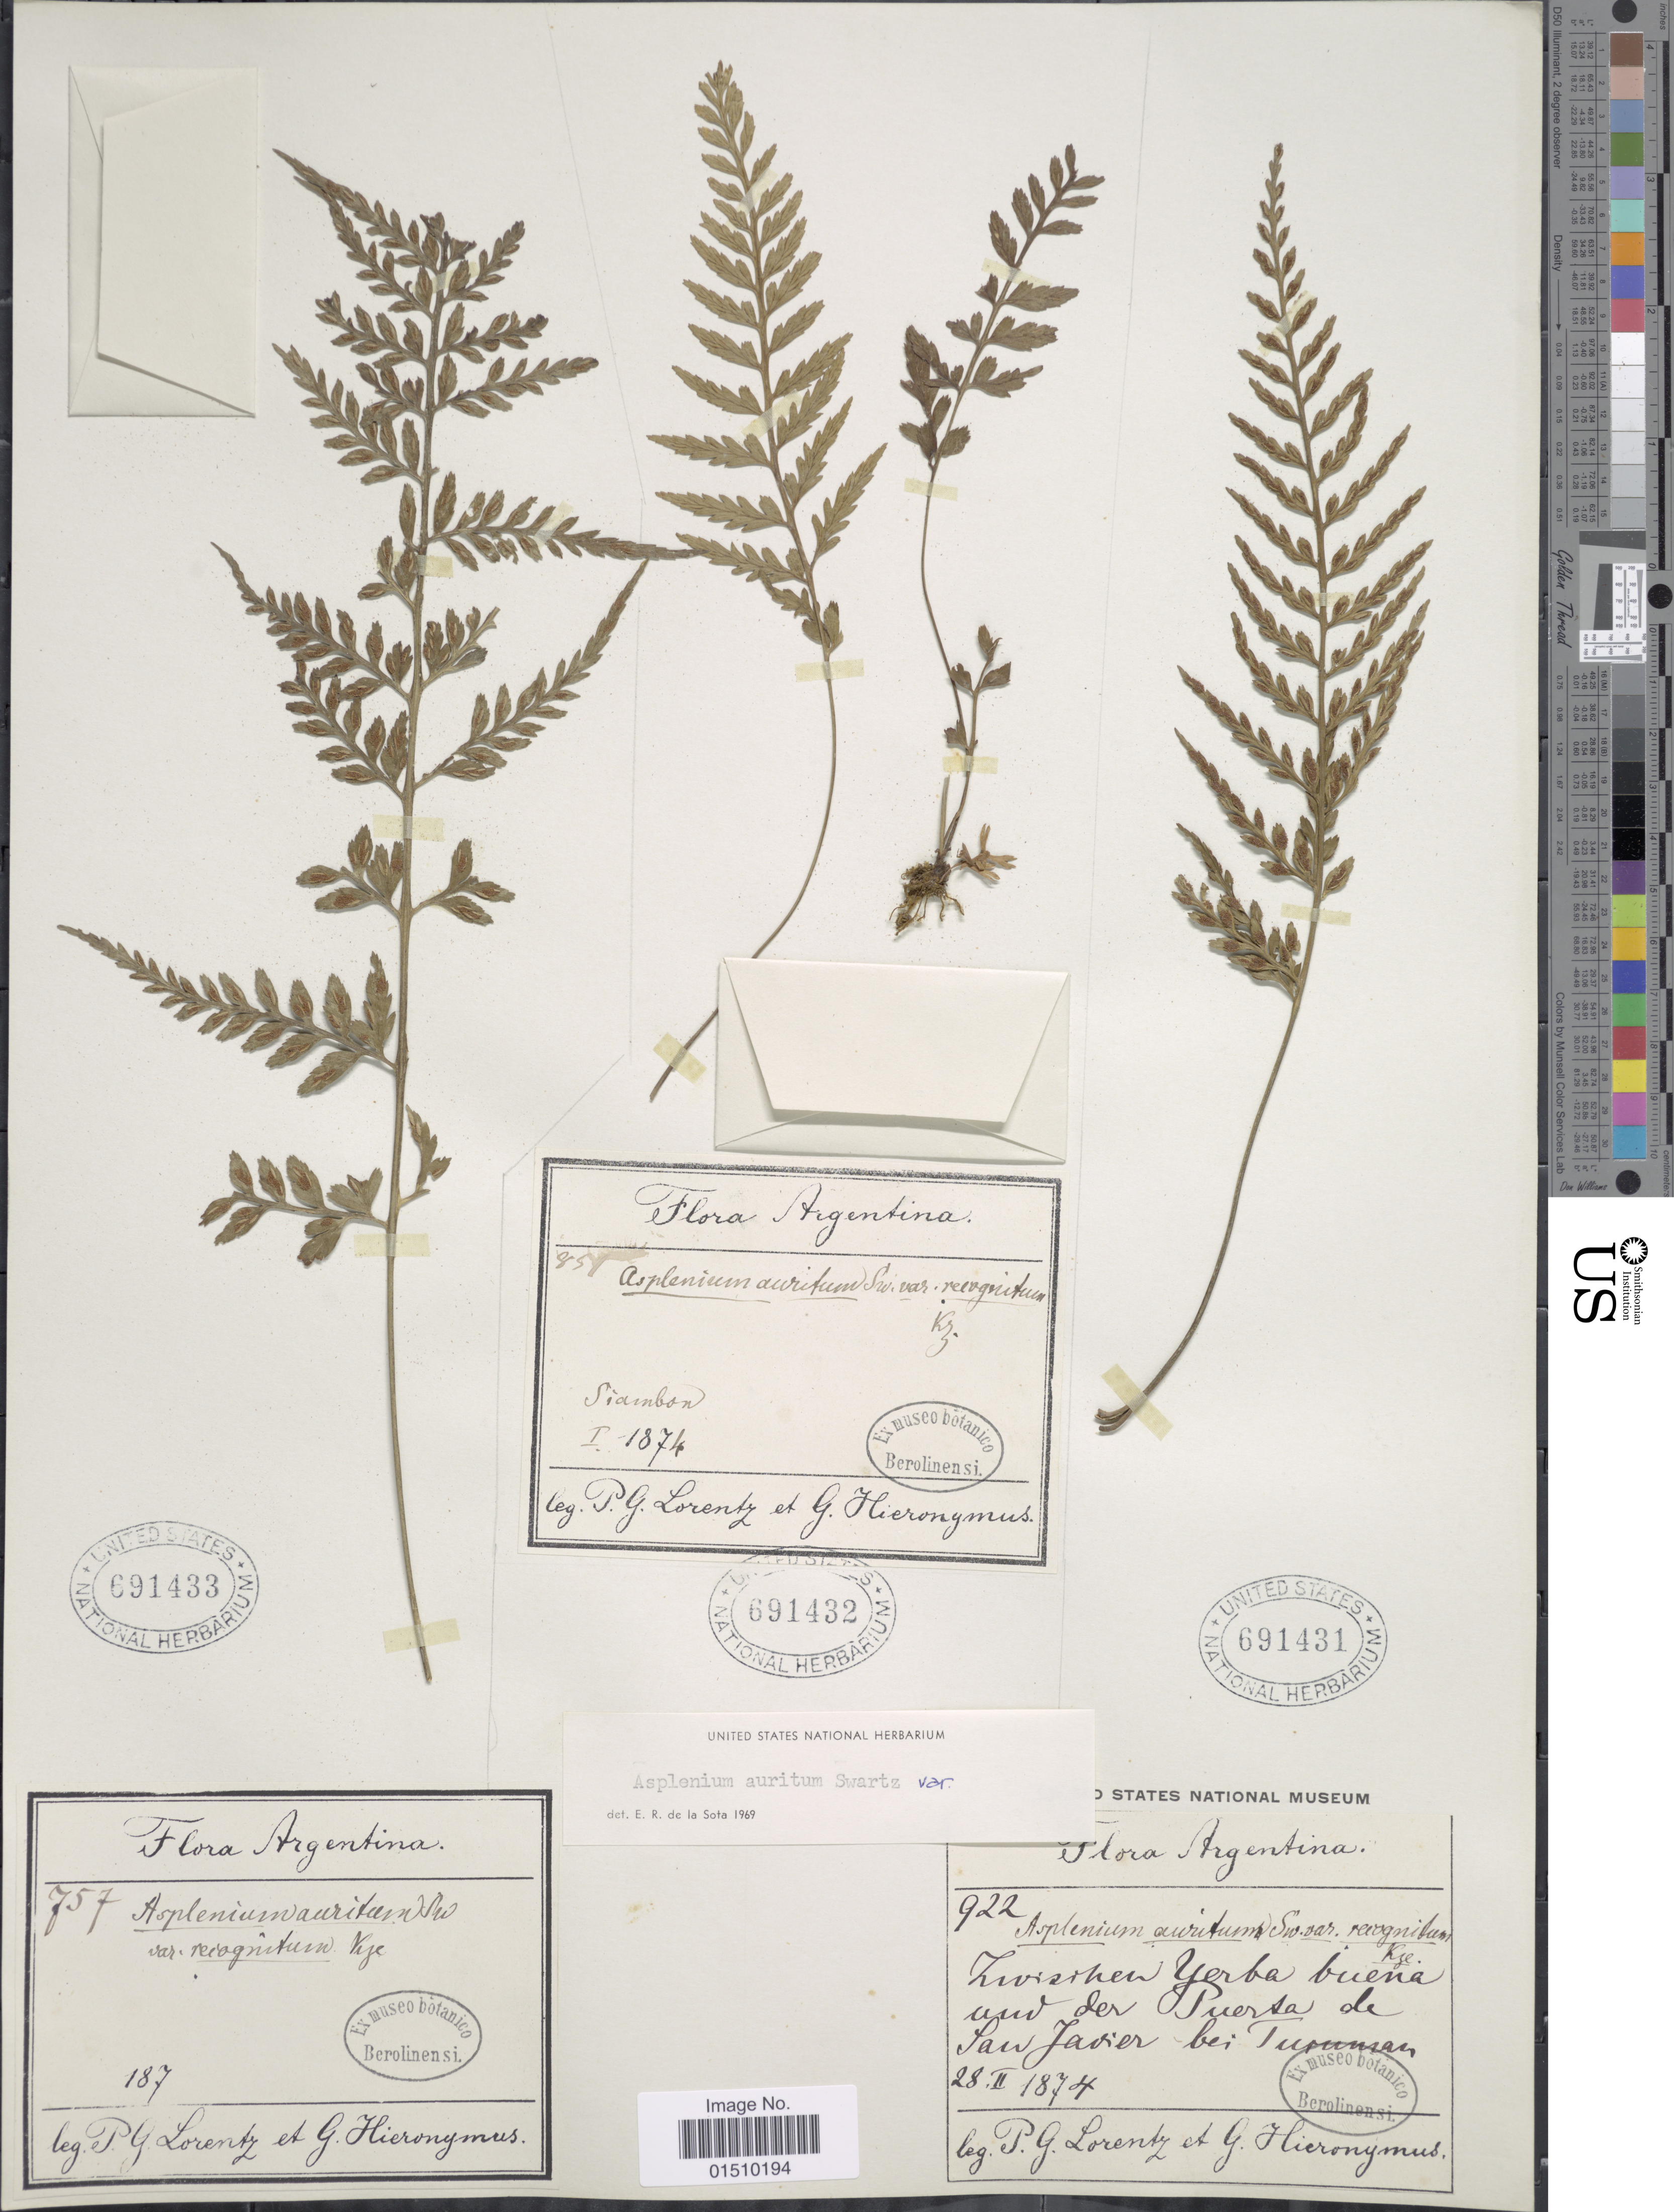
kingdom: Plantae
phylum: Tracheophyta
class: Polypodiopsida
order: Polypodiales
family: Aspleniaceae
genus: Asplenium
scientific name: Asplenium auritum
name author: Sw.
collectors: P. G. Lorentz & G. H. Hieronymus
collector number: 757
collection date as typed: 187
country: Argentina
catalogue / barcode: US 691433